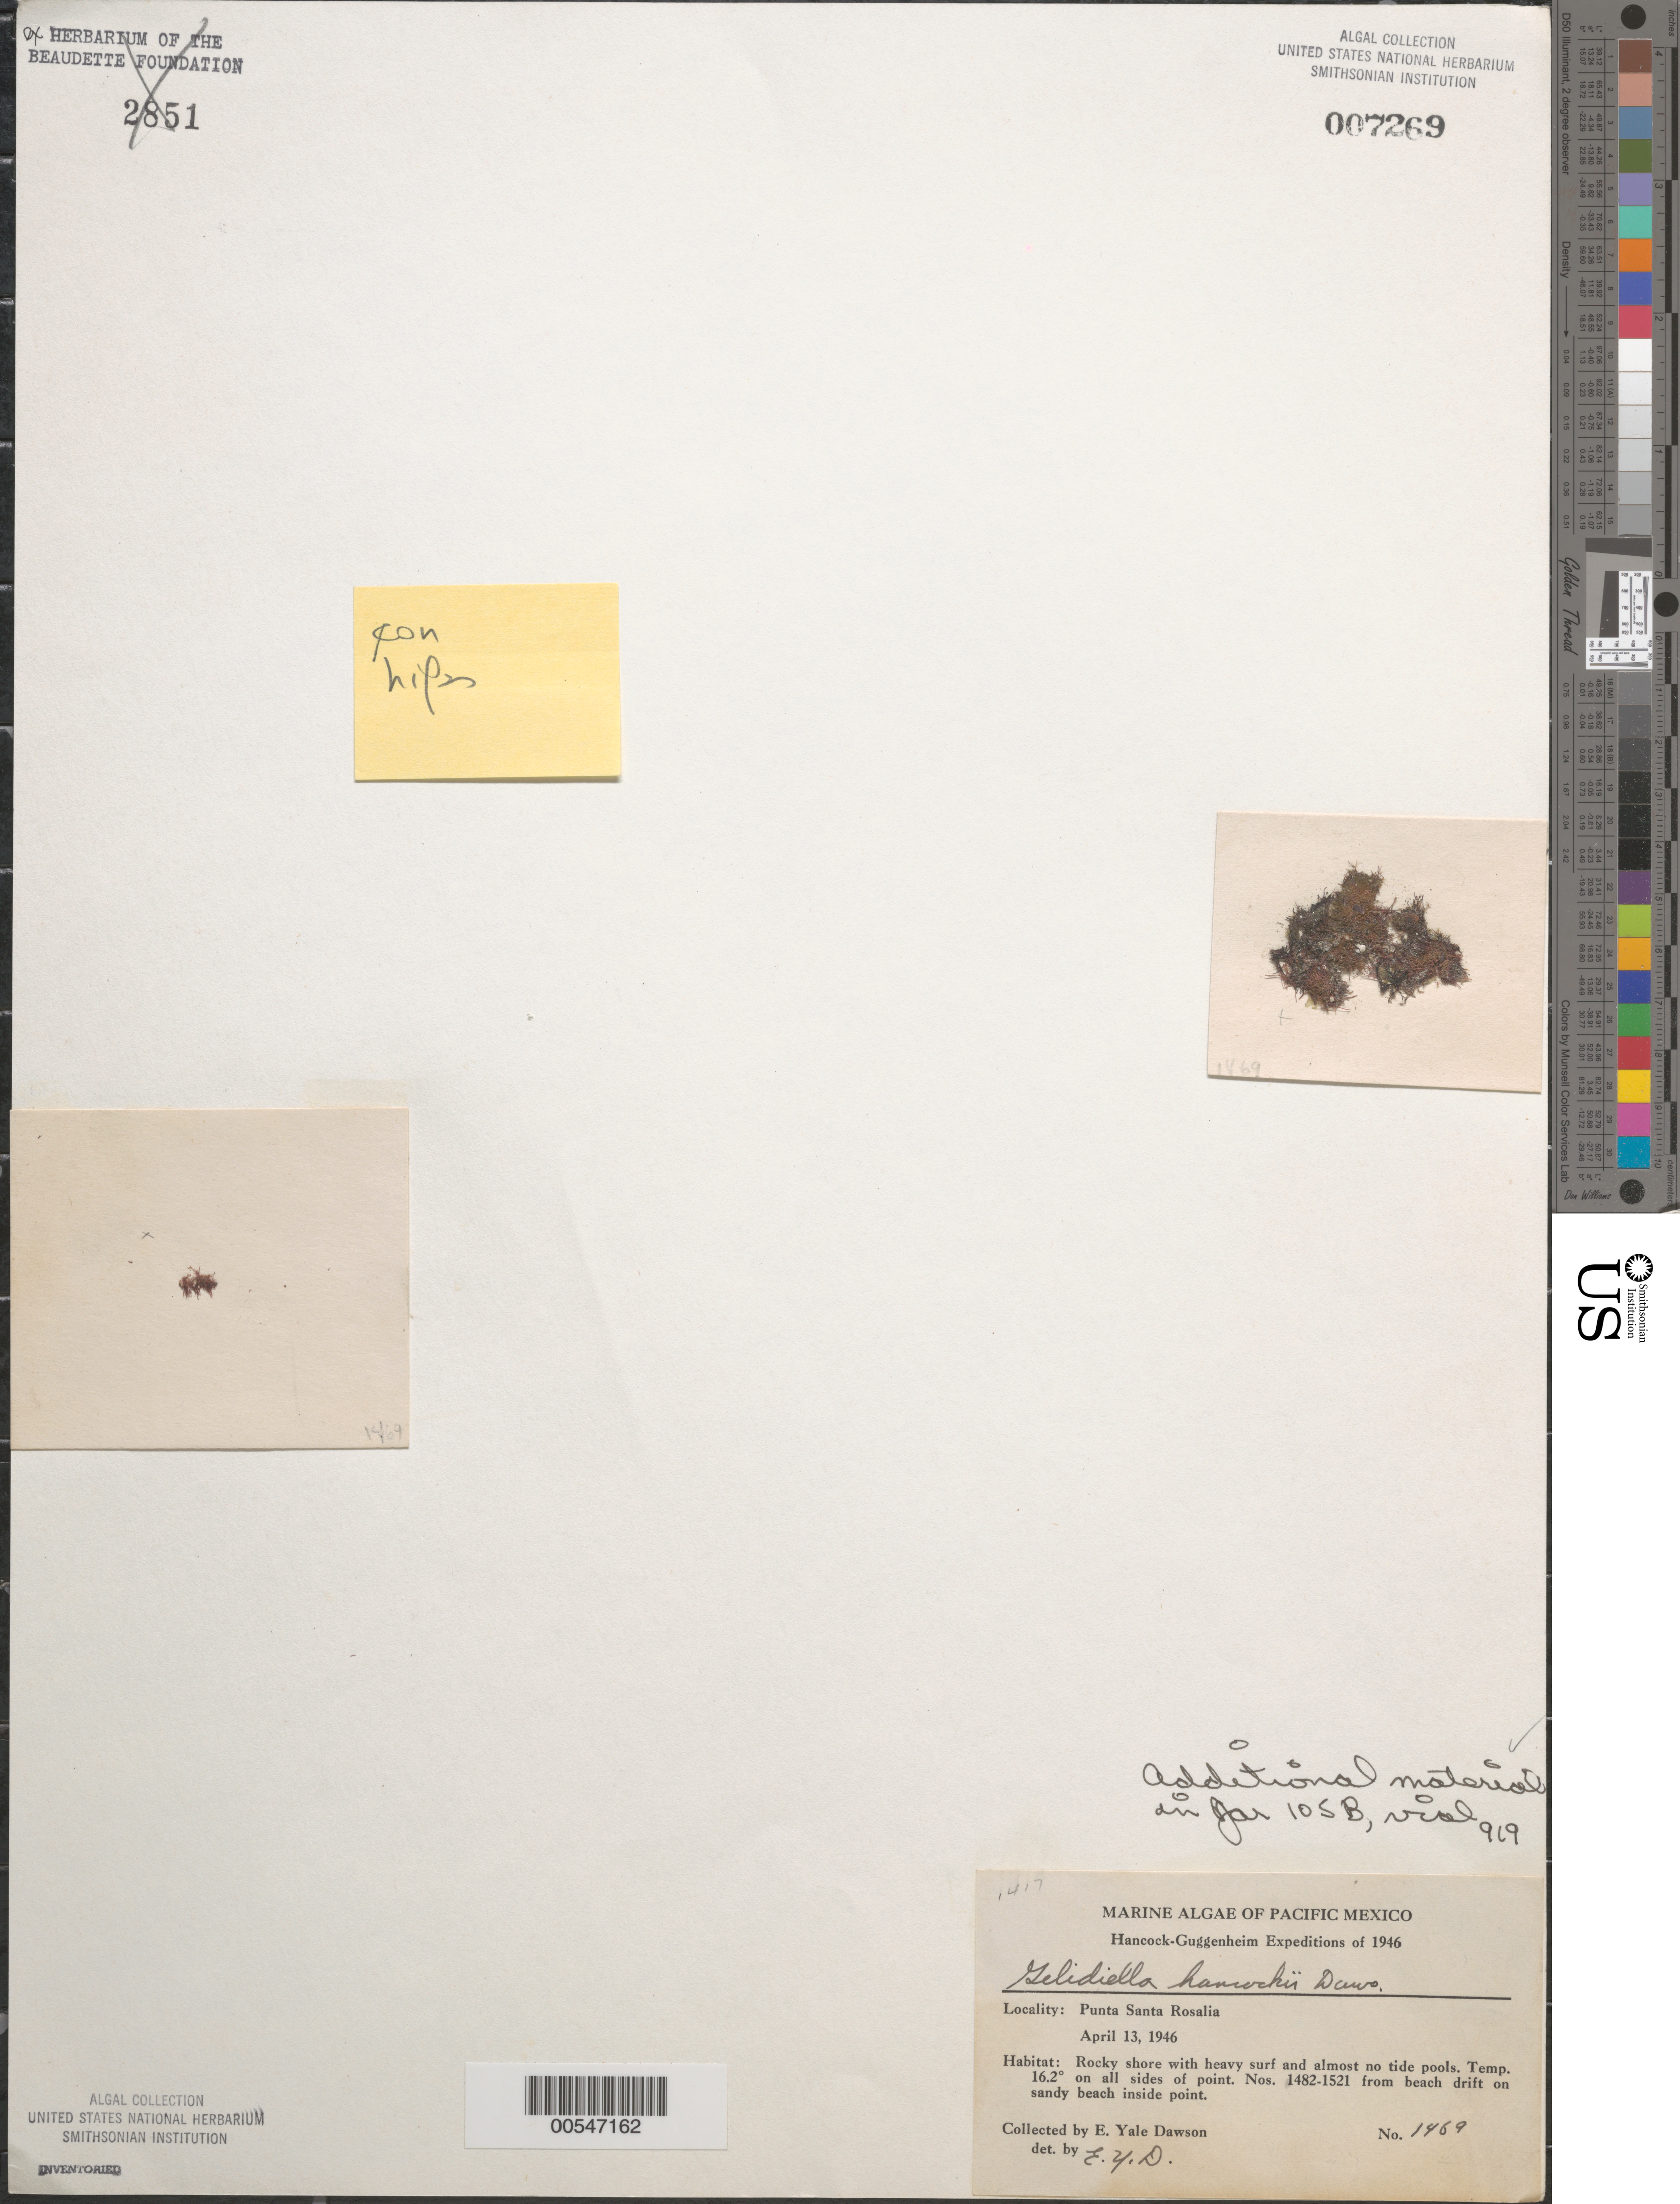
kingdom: Plantae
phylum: Rhodophyta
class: Florideophyceae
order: Gelidiales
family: Gelidiellaceae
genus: Gelidiella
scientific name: Gelidiella hancockii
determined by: Dawson, E. Y.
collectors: E. Y. Dawson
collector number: EYD 1469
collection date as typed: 13 Apr 1946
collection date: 1946-04-13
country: Mexico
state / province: Baja California Sur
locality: Punta Santa Rosalia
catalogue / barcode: US 7269